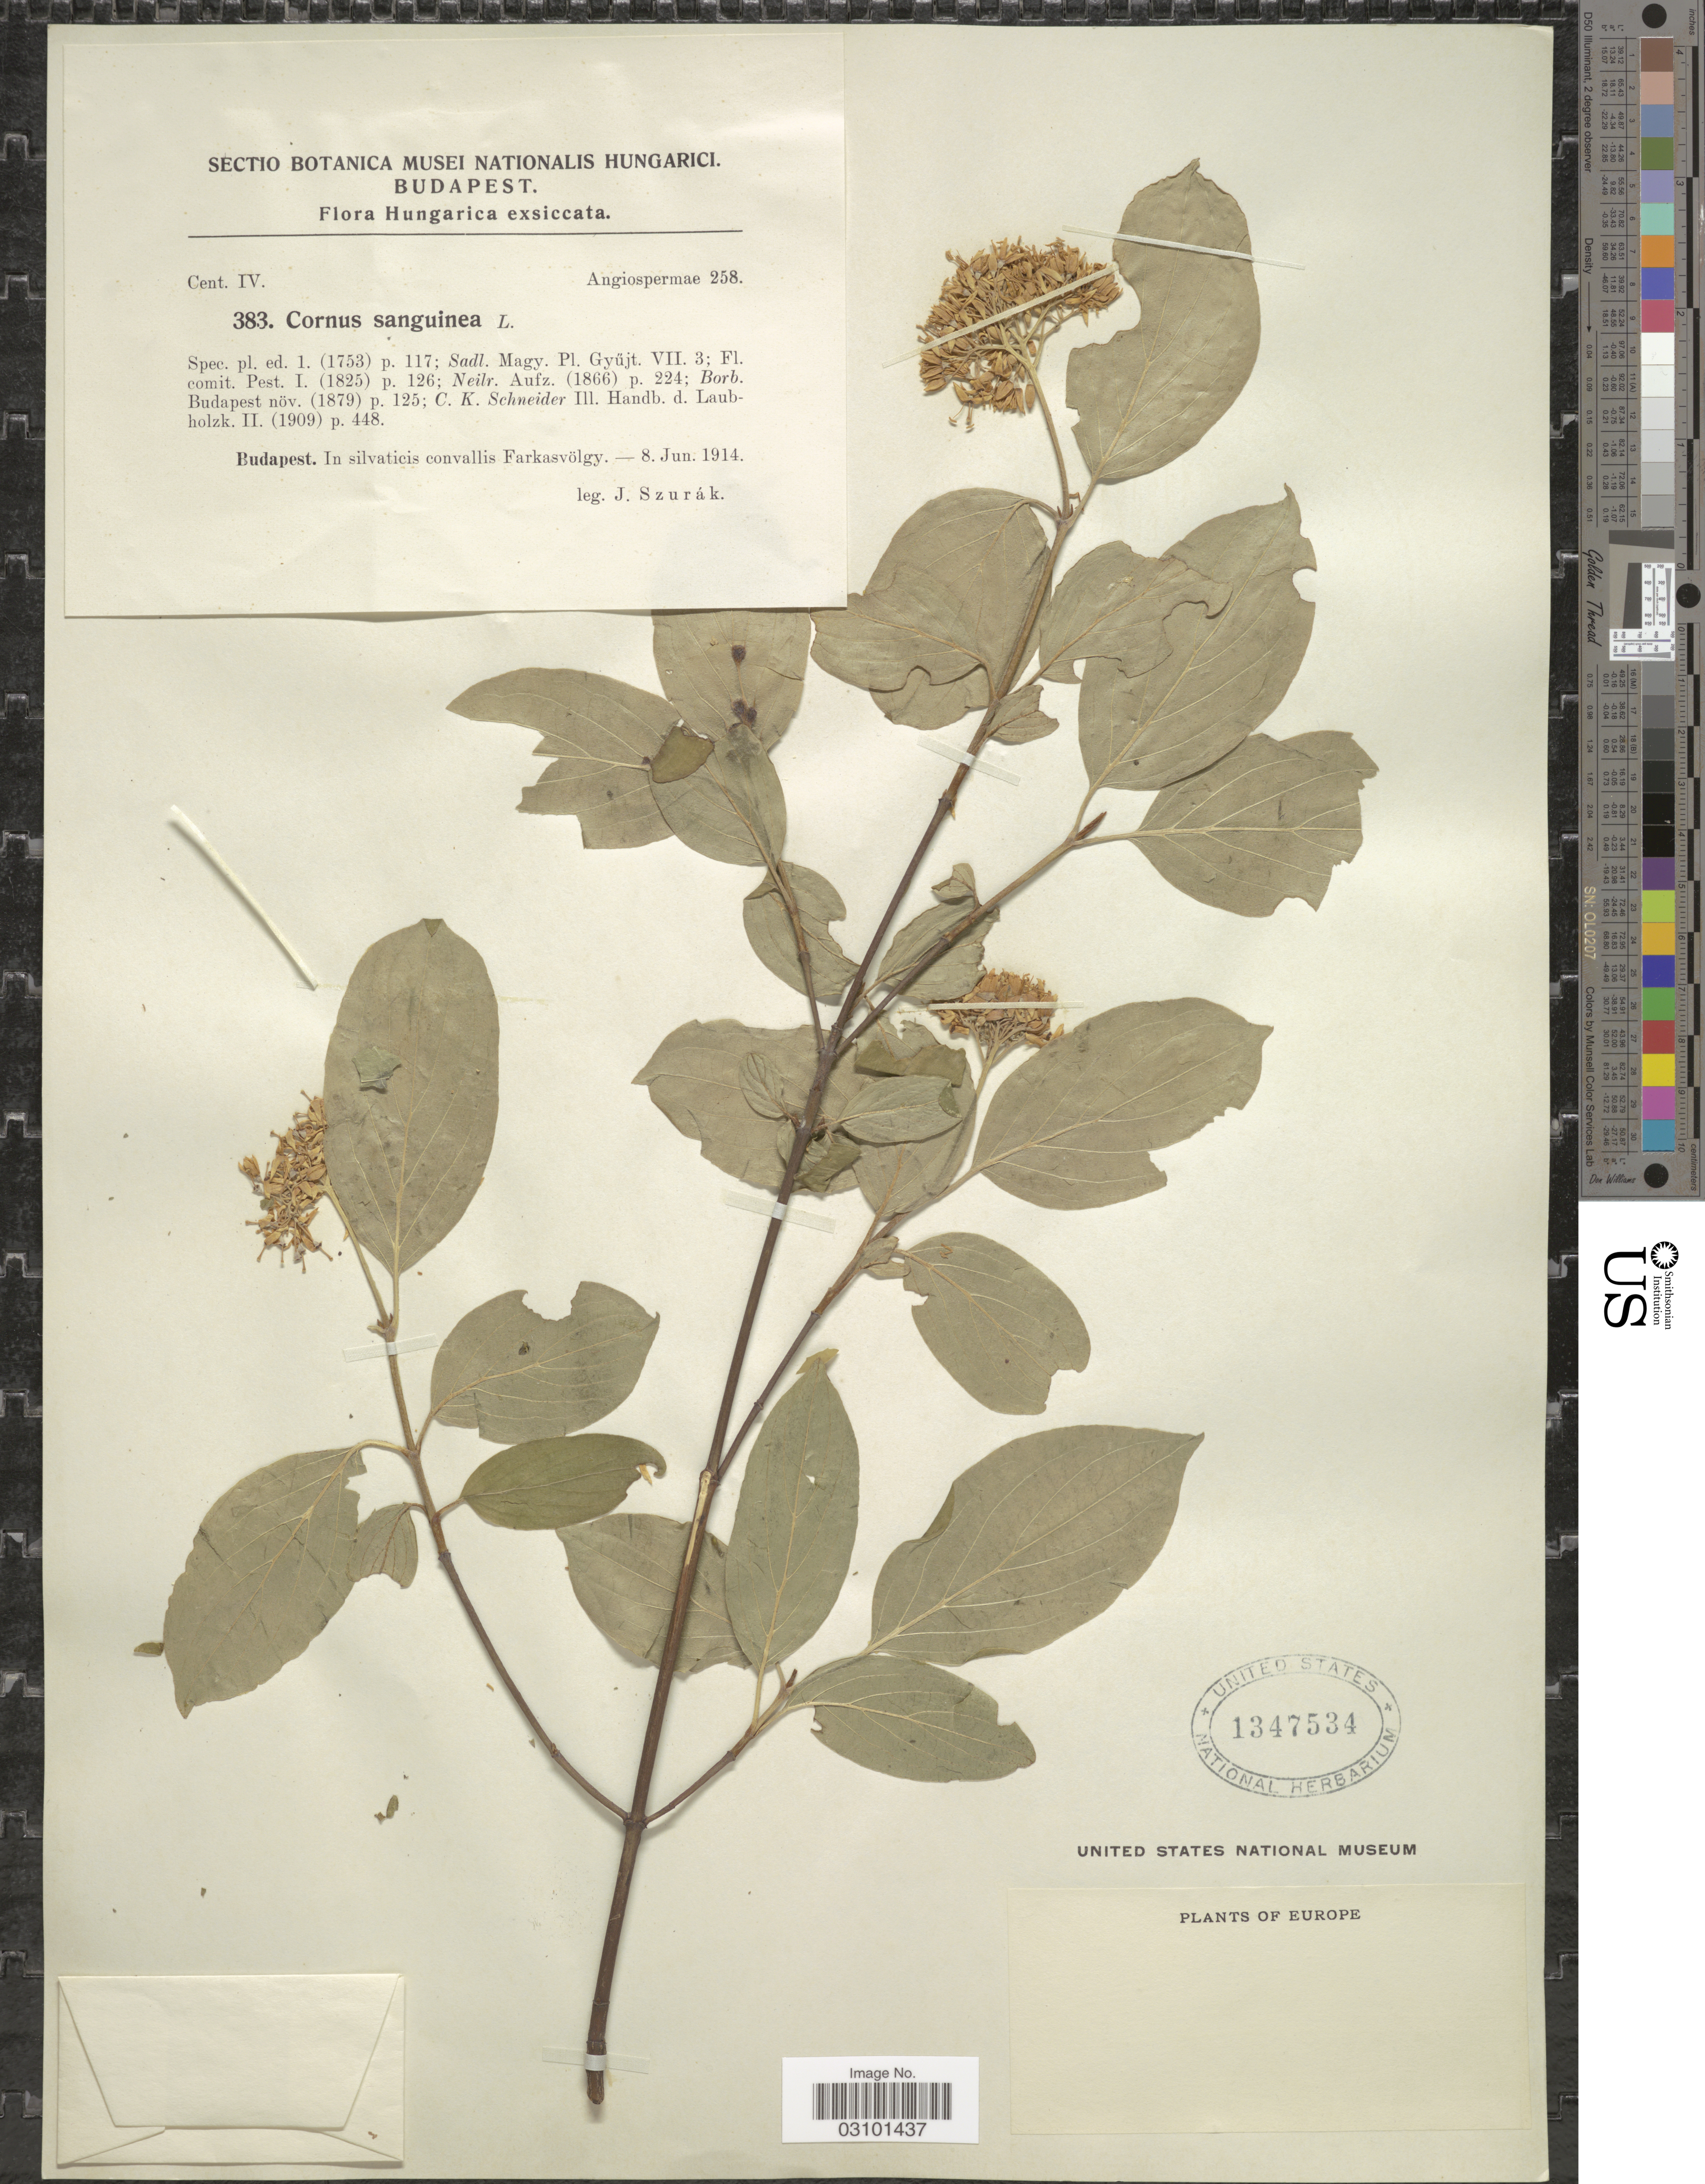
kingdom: Plantae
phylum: Tracheophyta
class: Magnoliopsida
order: Cornales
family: Cornaceae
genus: Cornus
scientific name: Cornus sanguinea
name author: L.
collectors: J. Szurak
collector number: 383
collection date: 1914-06-08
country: Hungary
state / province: Budapest, Capital District of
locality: Budapest. In silvaticis convallis Farkasvölgy.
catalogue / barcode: US 1347534